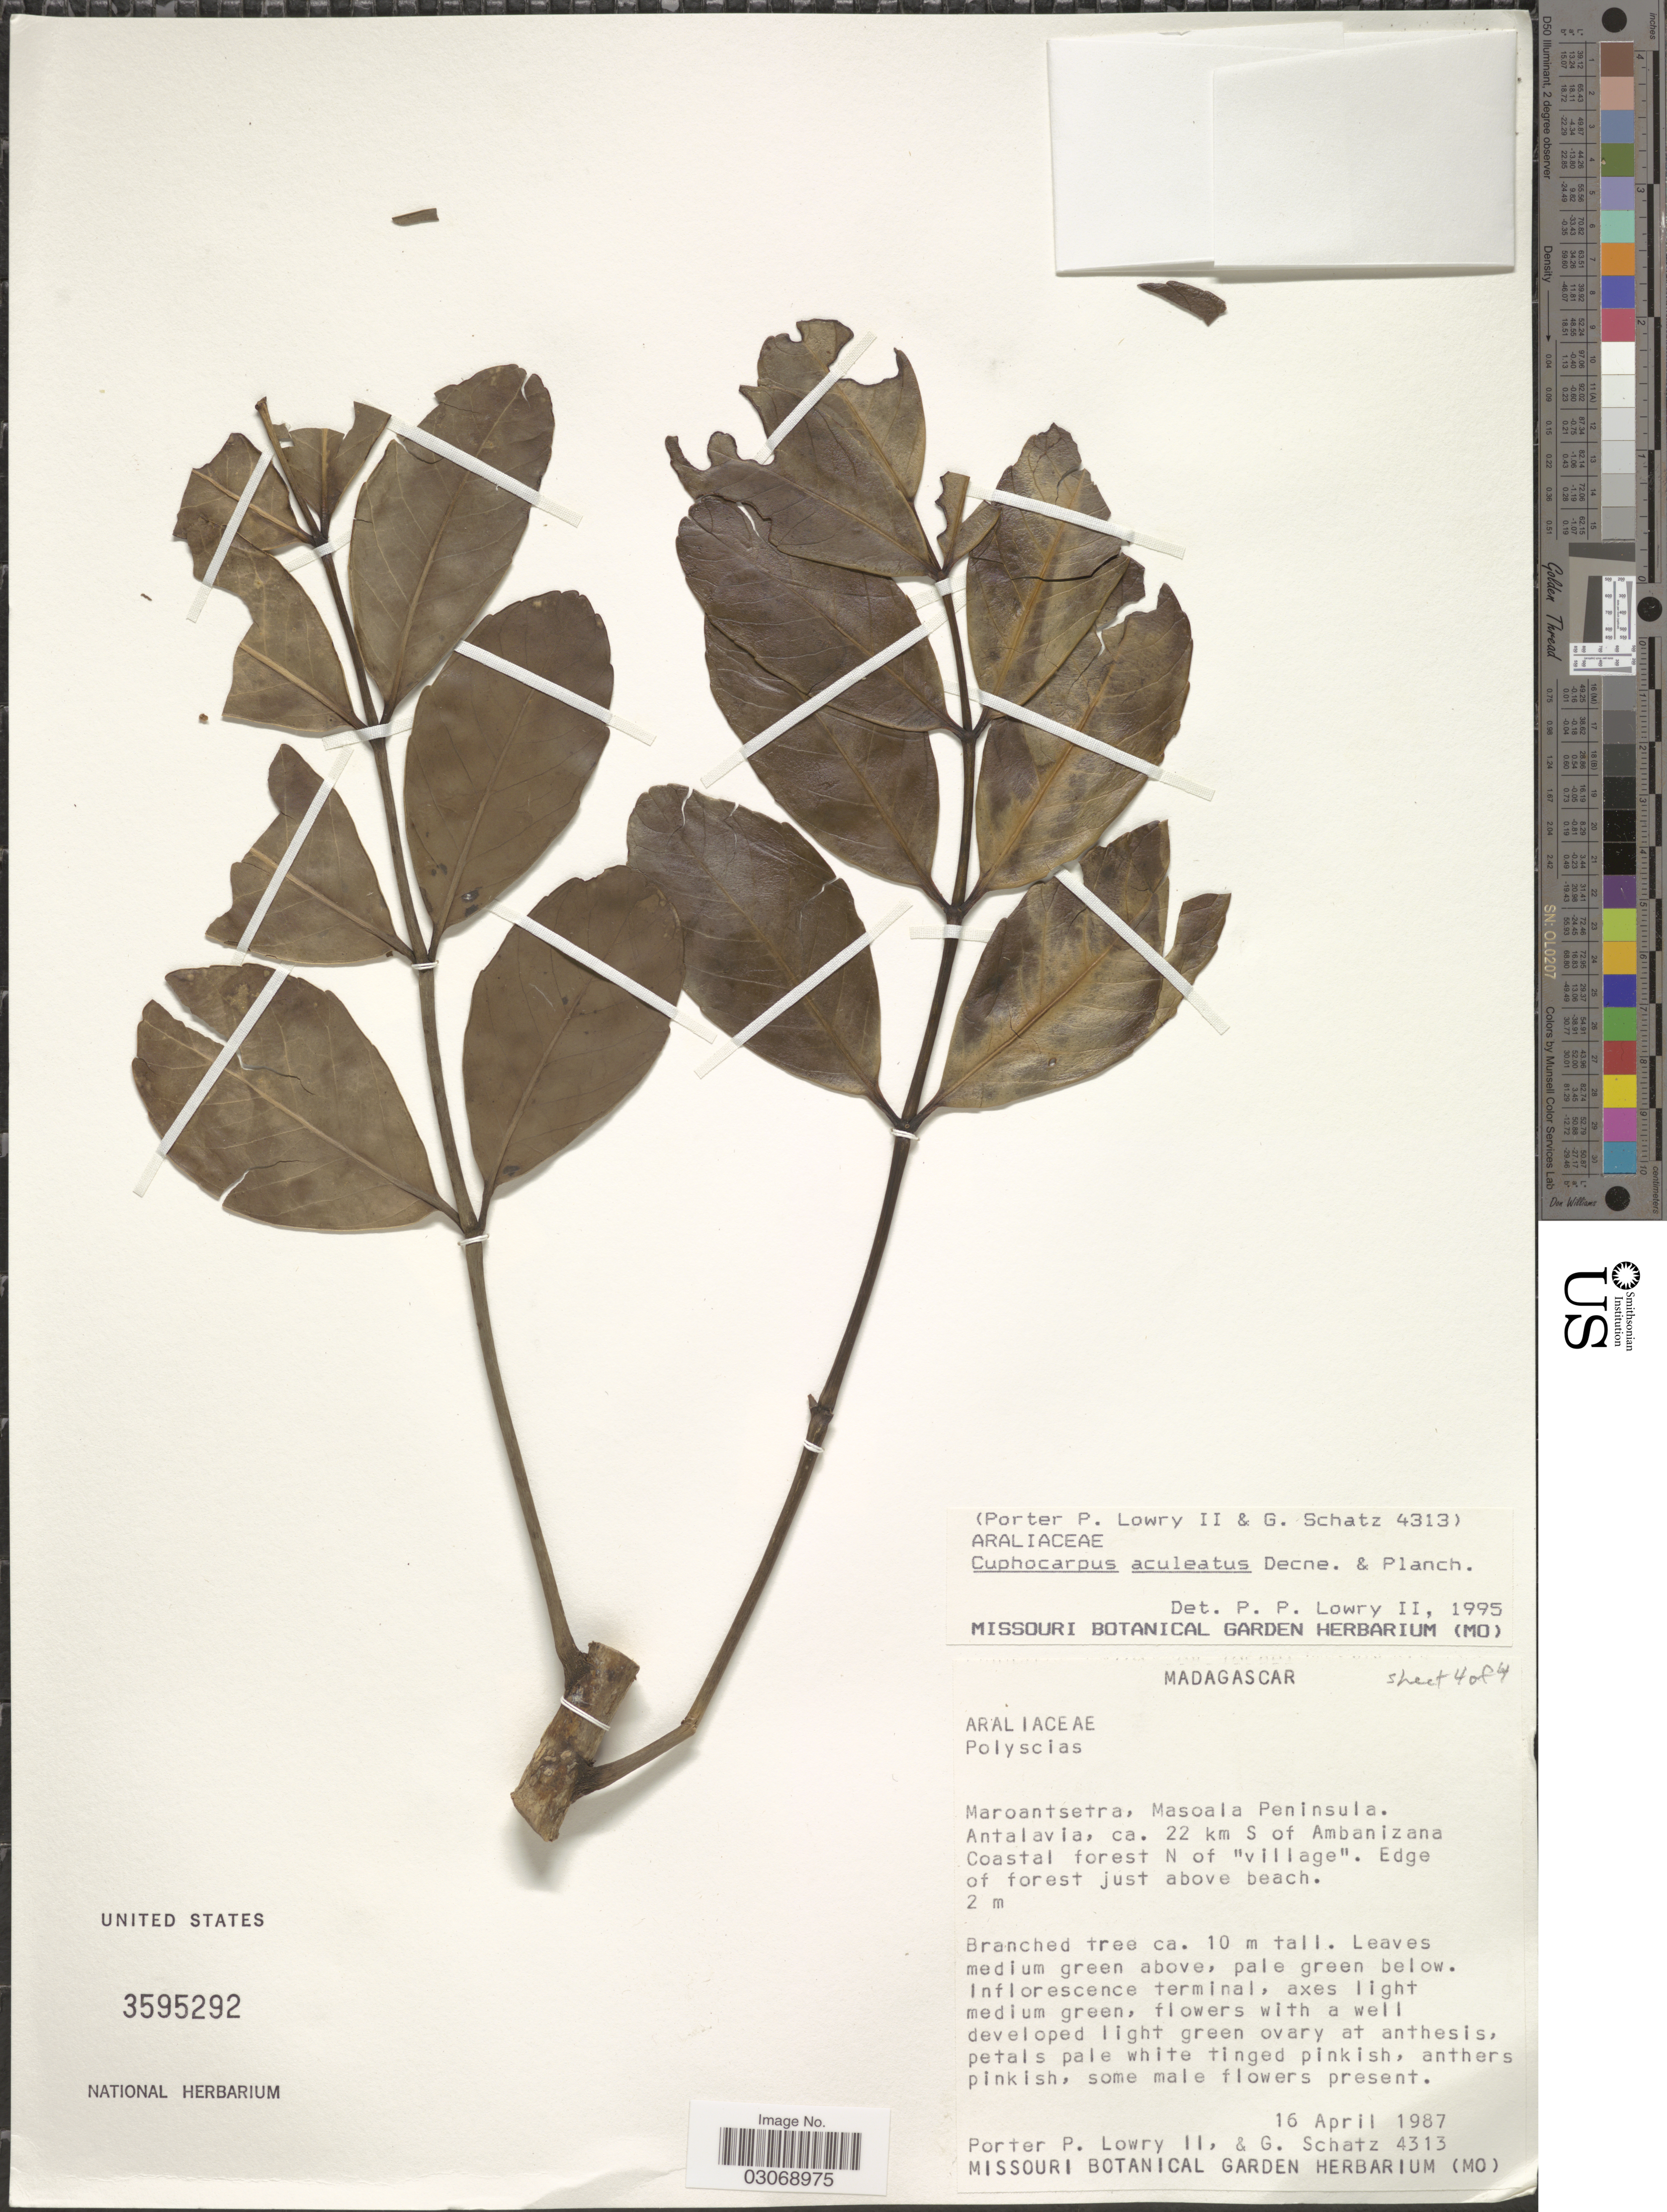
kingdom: Plantae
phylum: Tracheophyta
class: Magnoliopsida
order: Apiales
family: Araliaceae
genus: Cuphocarpus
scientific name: Cuphocarpus aculeatus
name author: Decne. & Planch.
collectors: P. P. Lowry & G. C. Schatz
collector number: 4313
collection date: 1987-04-16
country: Madagascar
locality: Maroantsetra, Masoala Peninsula. Antalavia, ca. 22 km S of Ambanizana Coastal forest N of "village". Edge of forest just above beach.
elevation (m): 2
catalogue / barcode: US 3595292